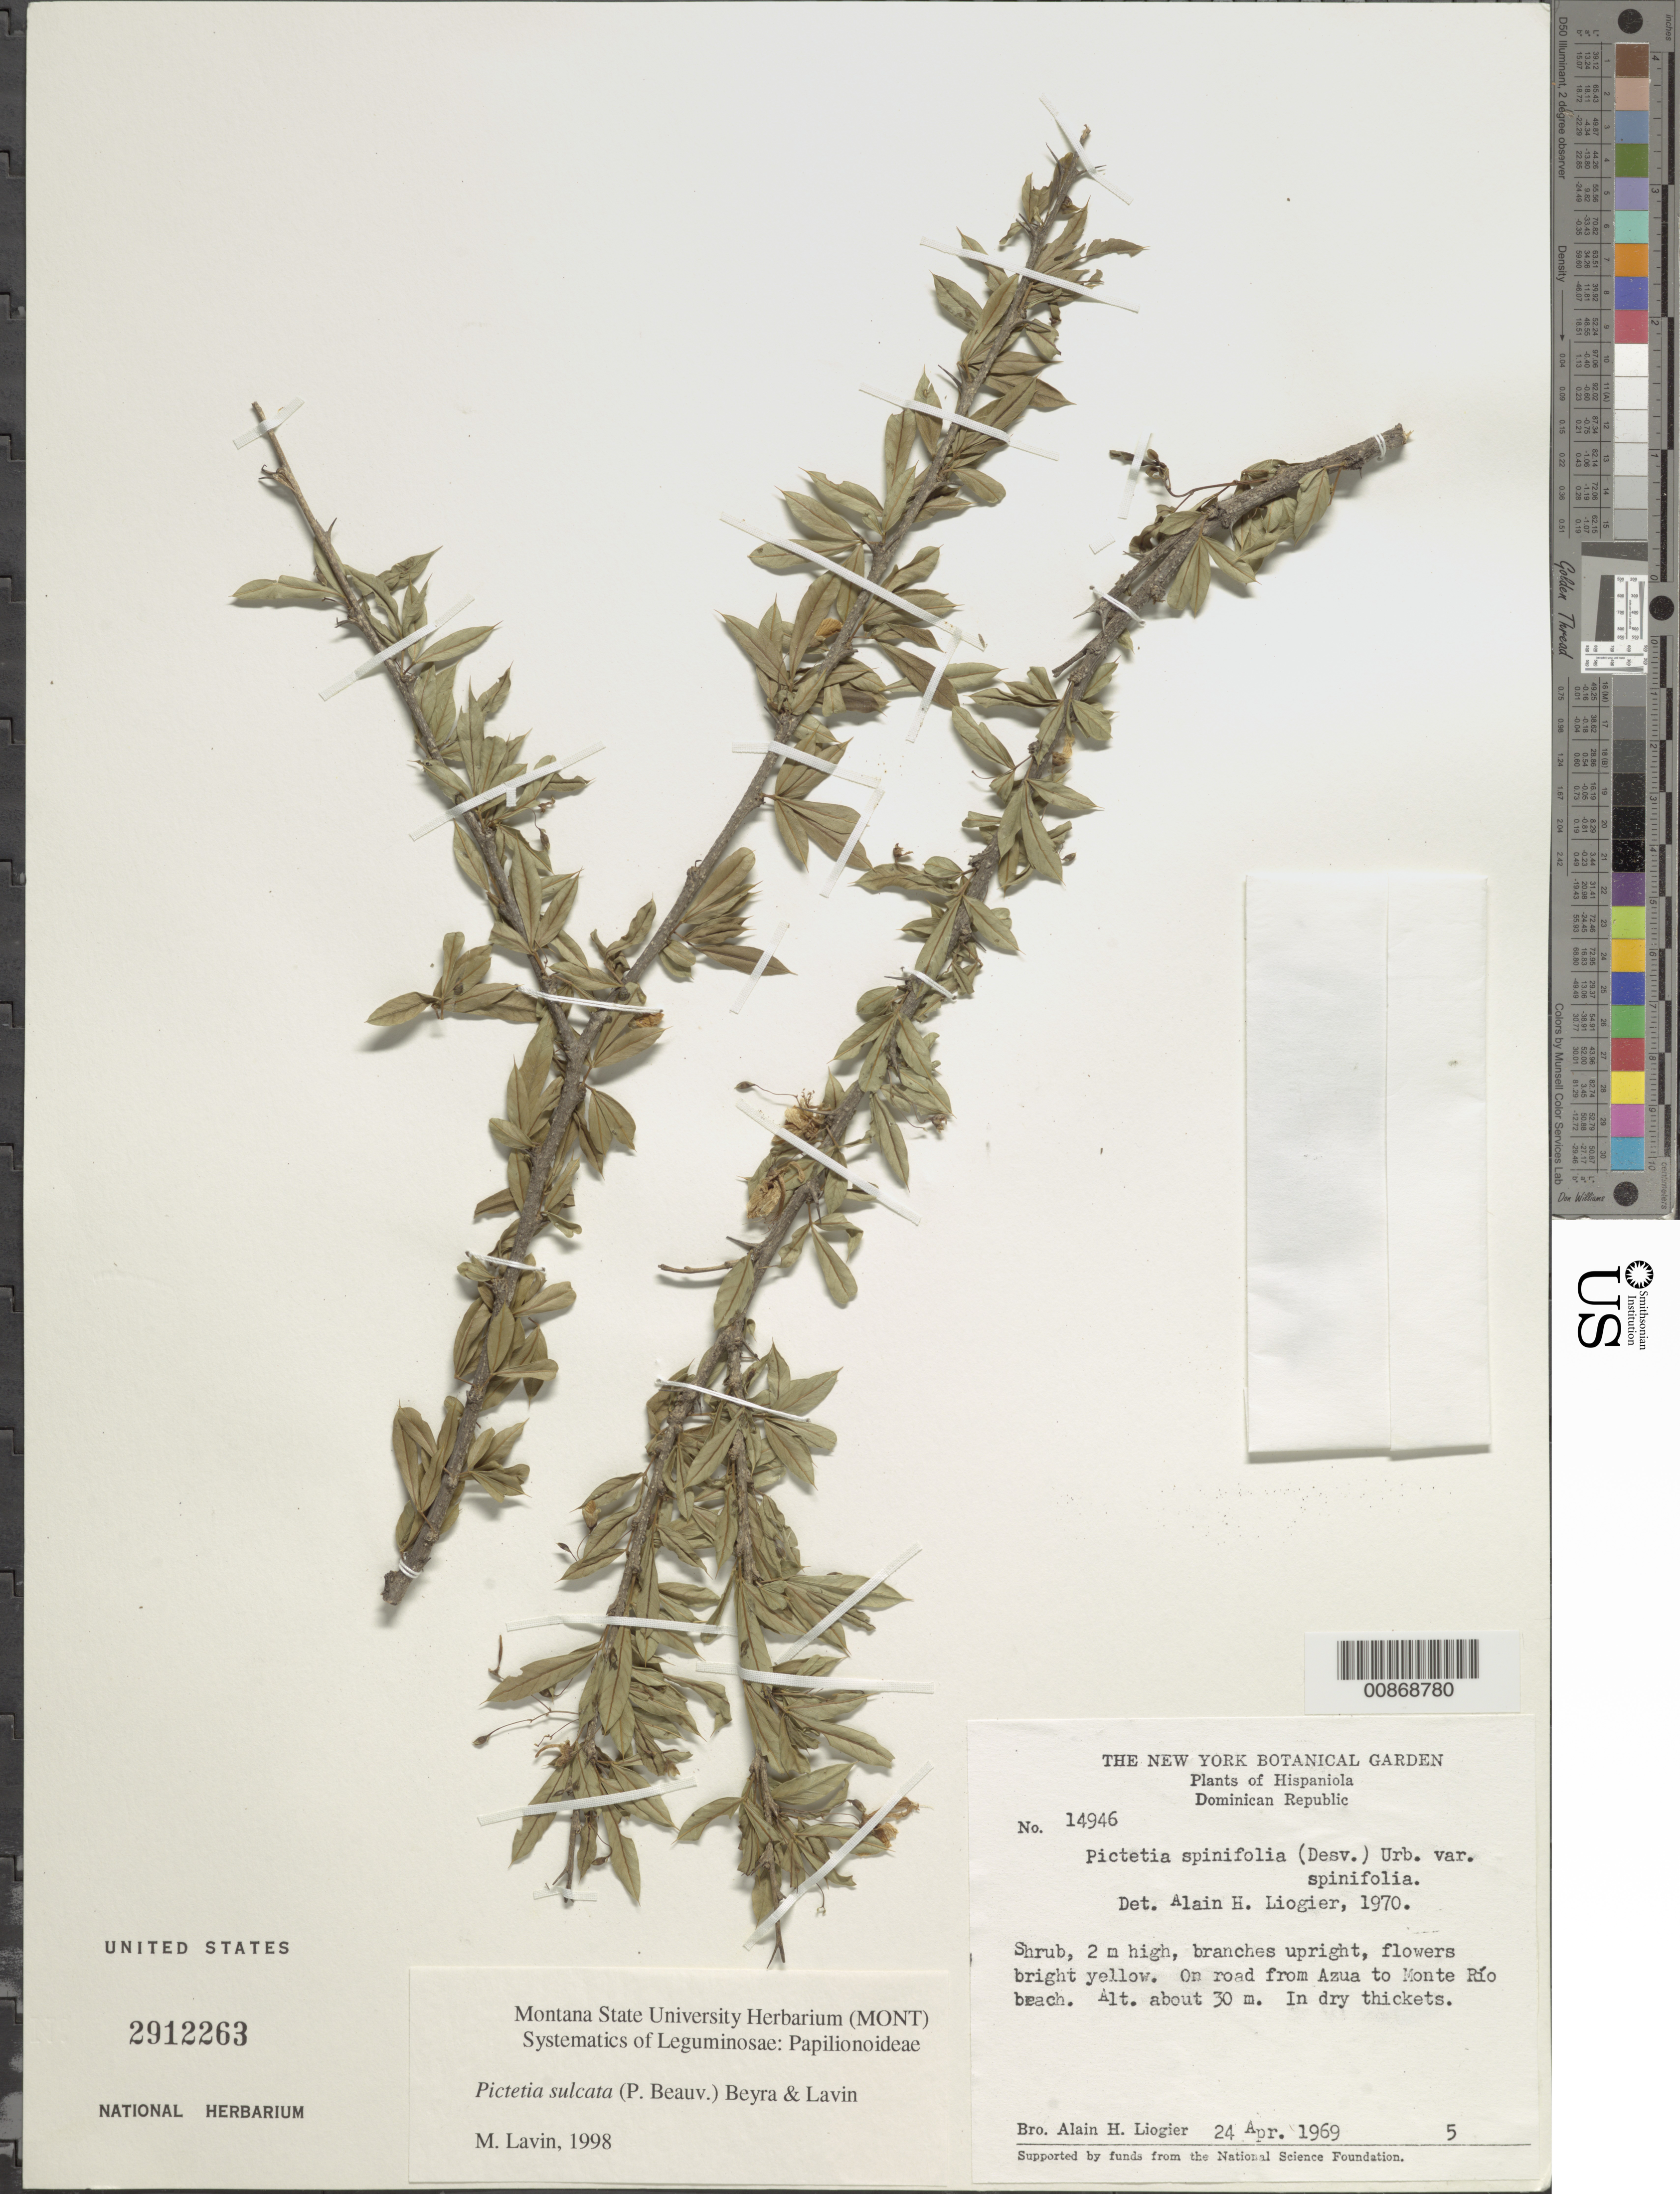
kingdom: Plantae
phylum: Tracheophyta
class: Magnoliopsida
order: Fabales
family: Fabaceae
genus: Pictetia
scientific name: Pictetia sulcata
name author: (P. Beauv.) Beyra & Lavin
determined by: Lavin, M.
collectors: A. H. Liogier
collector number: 14946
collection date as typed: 24 Apr 1969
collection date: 1969-04-24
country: Dominican Republic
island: Hispaniola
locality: On road from Azua to Monte Río beach.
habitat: In dry thickets.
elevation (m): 30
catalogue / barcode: US 2912263